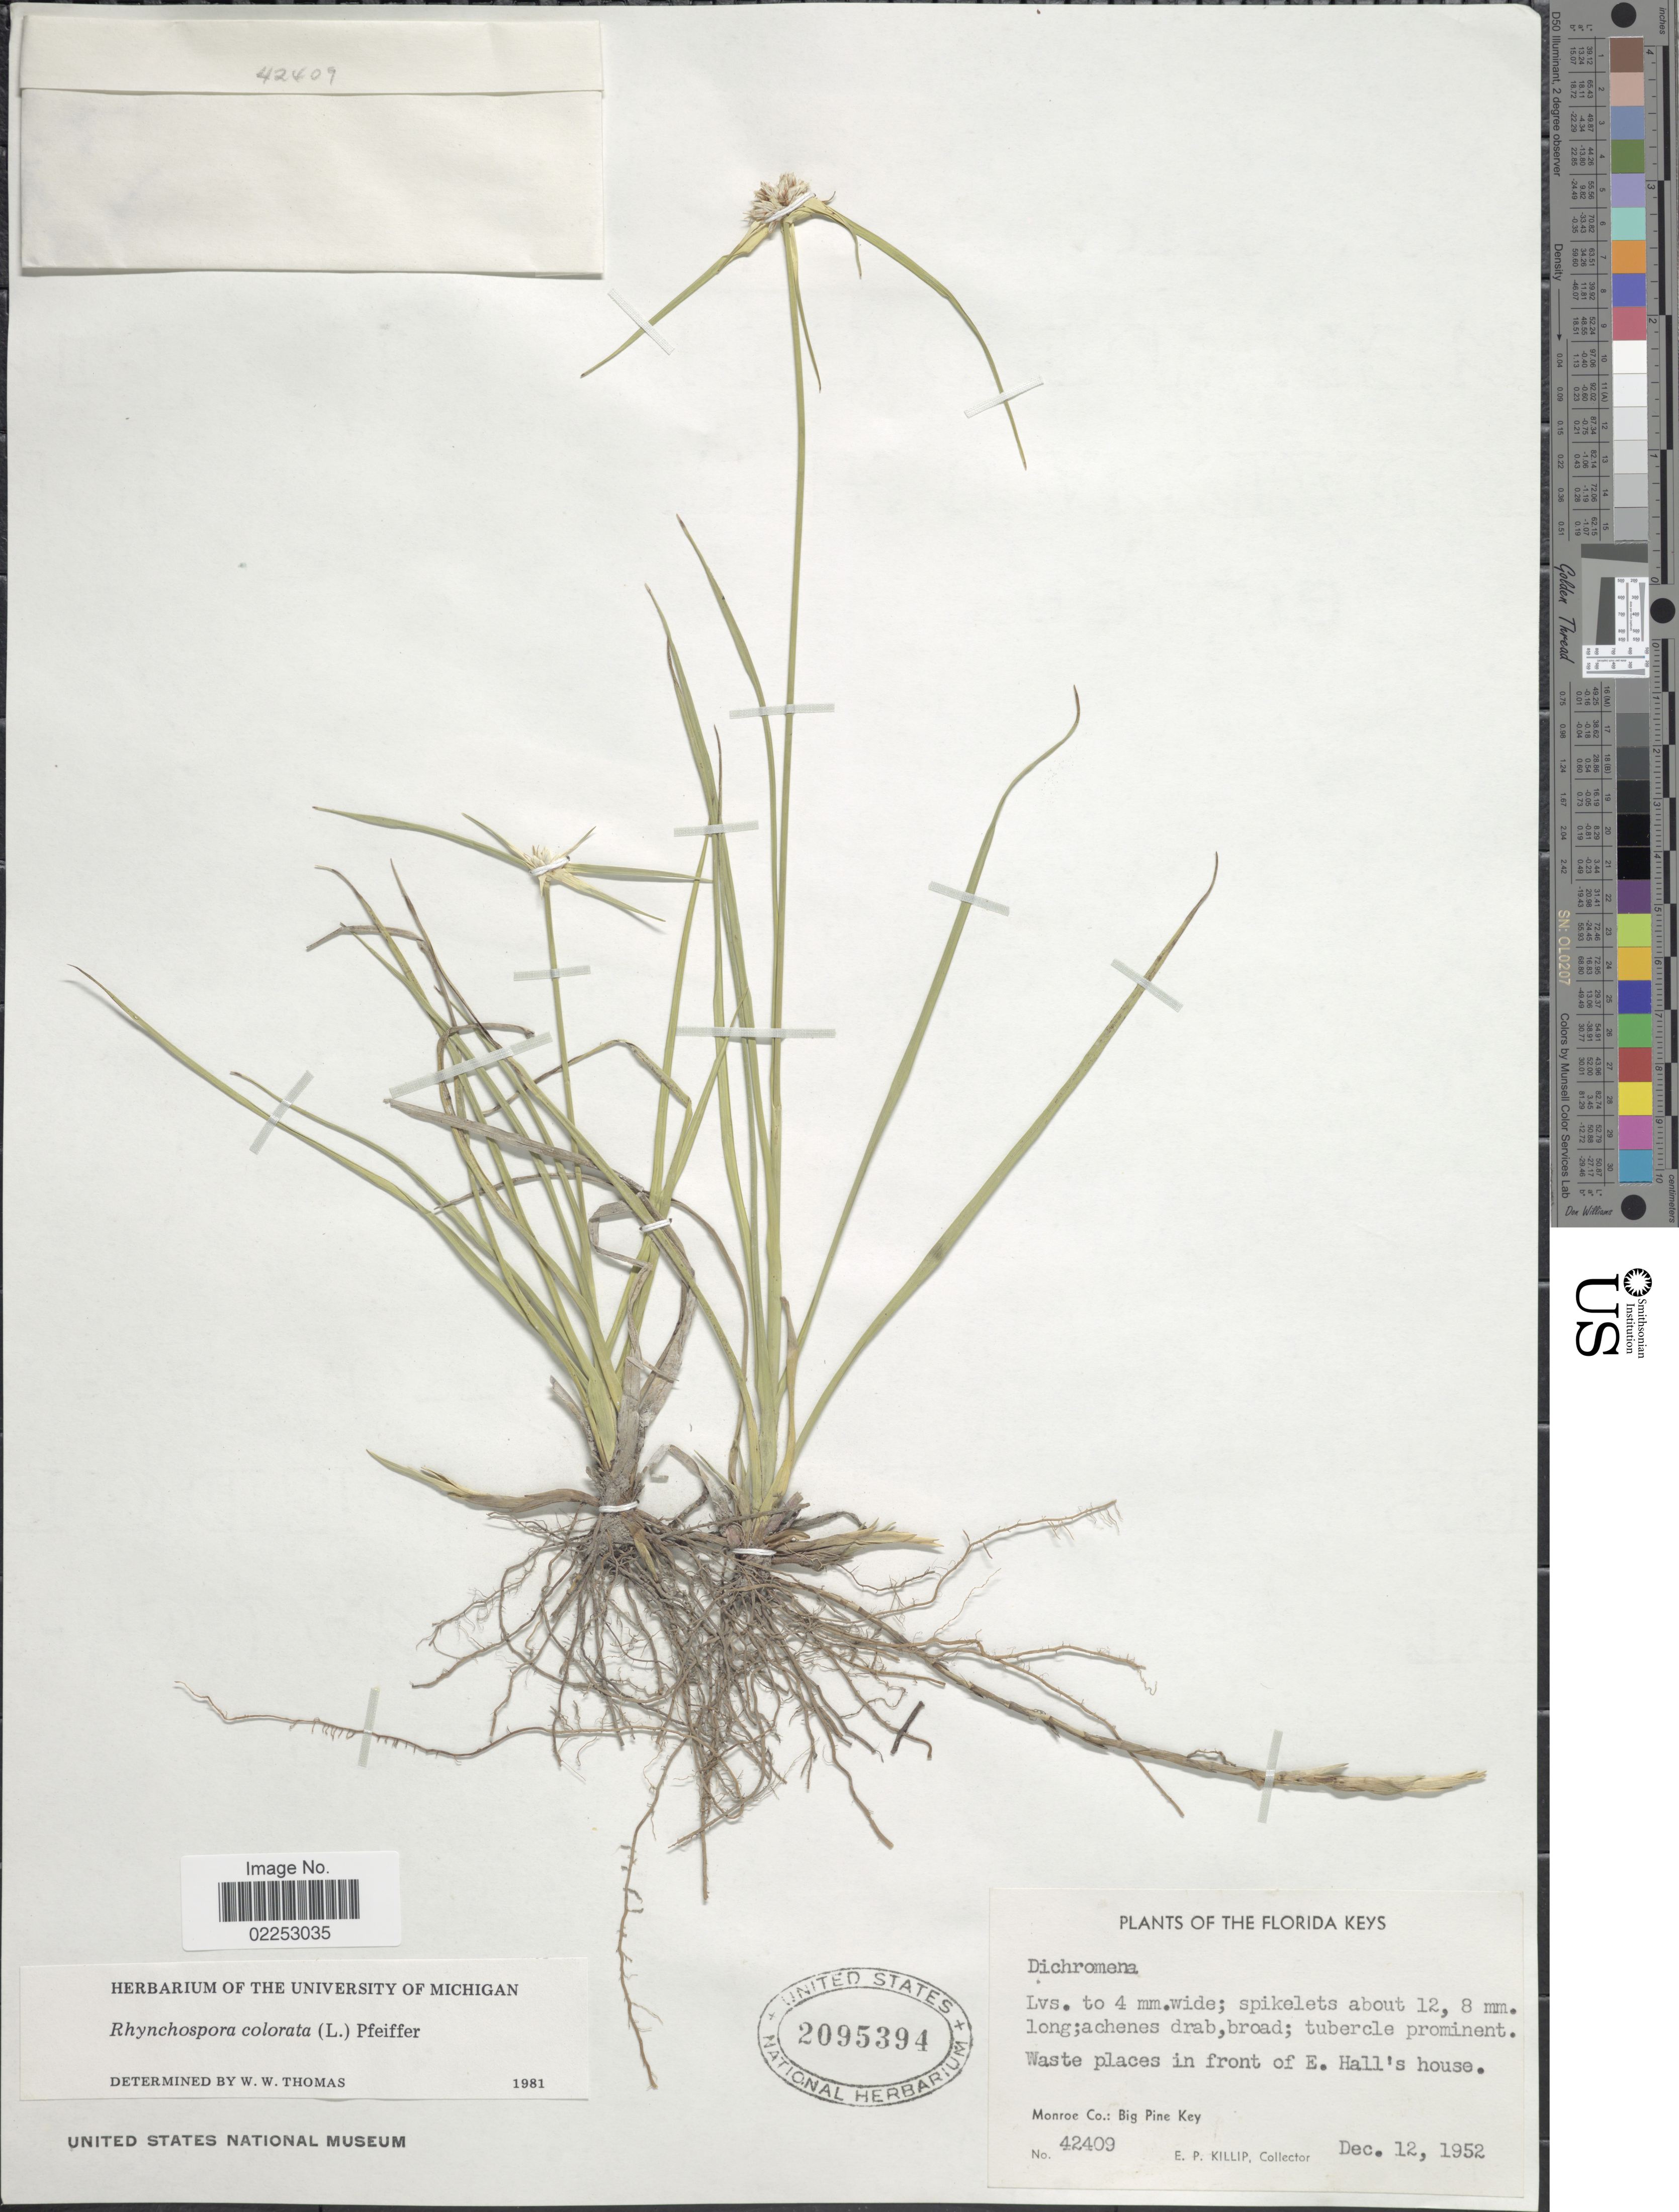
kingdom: Plantae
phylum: Tracheophyta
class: Liliopsida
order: Poales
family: Cyperaceae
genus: Rhynchospora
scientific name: Rhynchospora colorata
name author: (L.) H. Pfeiff.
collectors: E. P. Killip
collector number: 42409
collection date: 1952-12-12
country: United States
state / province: Florida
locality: Florida Keys. in front of E. Hall's house. Monroe Co.: Big Pine Key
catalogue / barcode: US 2095394